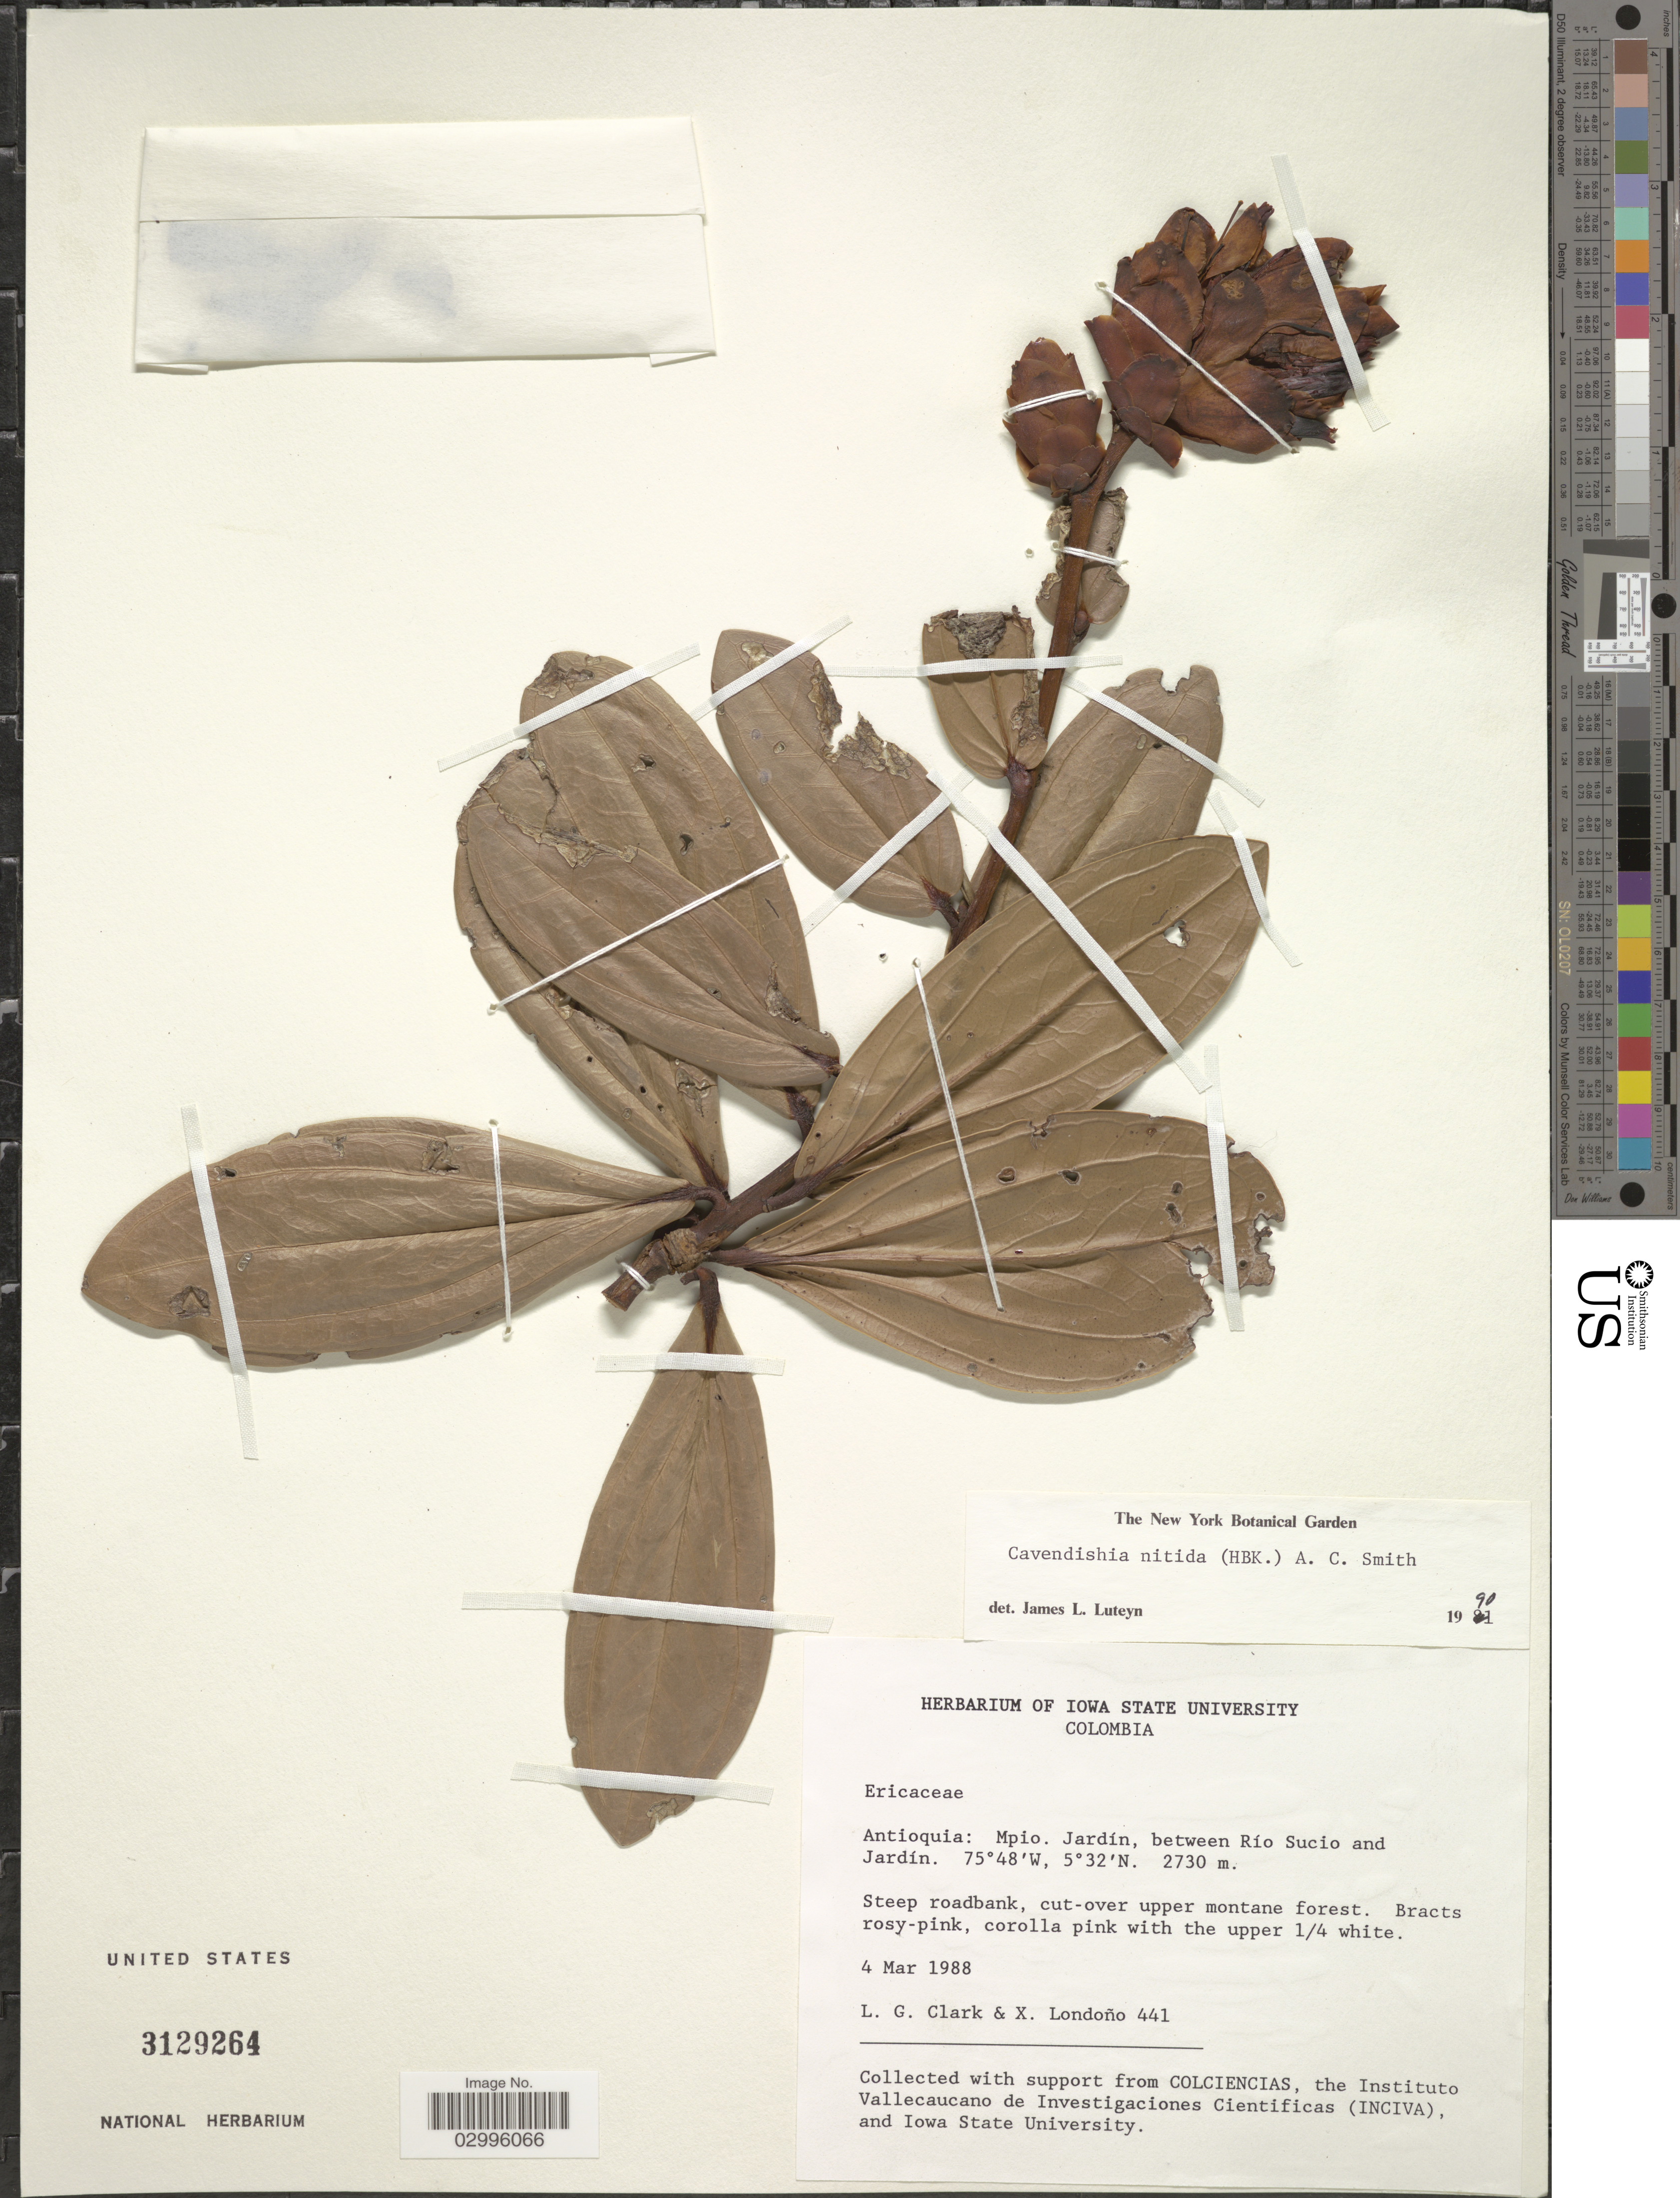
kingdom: Plantae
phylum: Tracheophyta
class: Magnoliopsida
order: Ericales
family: Ericaceae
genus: Cavendishia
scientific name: Cavendishia nitida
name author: (Kunth) A.C. Sm.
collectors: L. G. Clark & X. Londoño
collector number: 441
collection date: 1988-03-04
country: Colombia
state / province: Antioquia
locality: Mpio. Jardín, between Río Sucio and Jardín.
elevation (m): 2730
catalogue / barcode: US 3129264